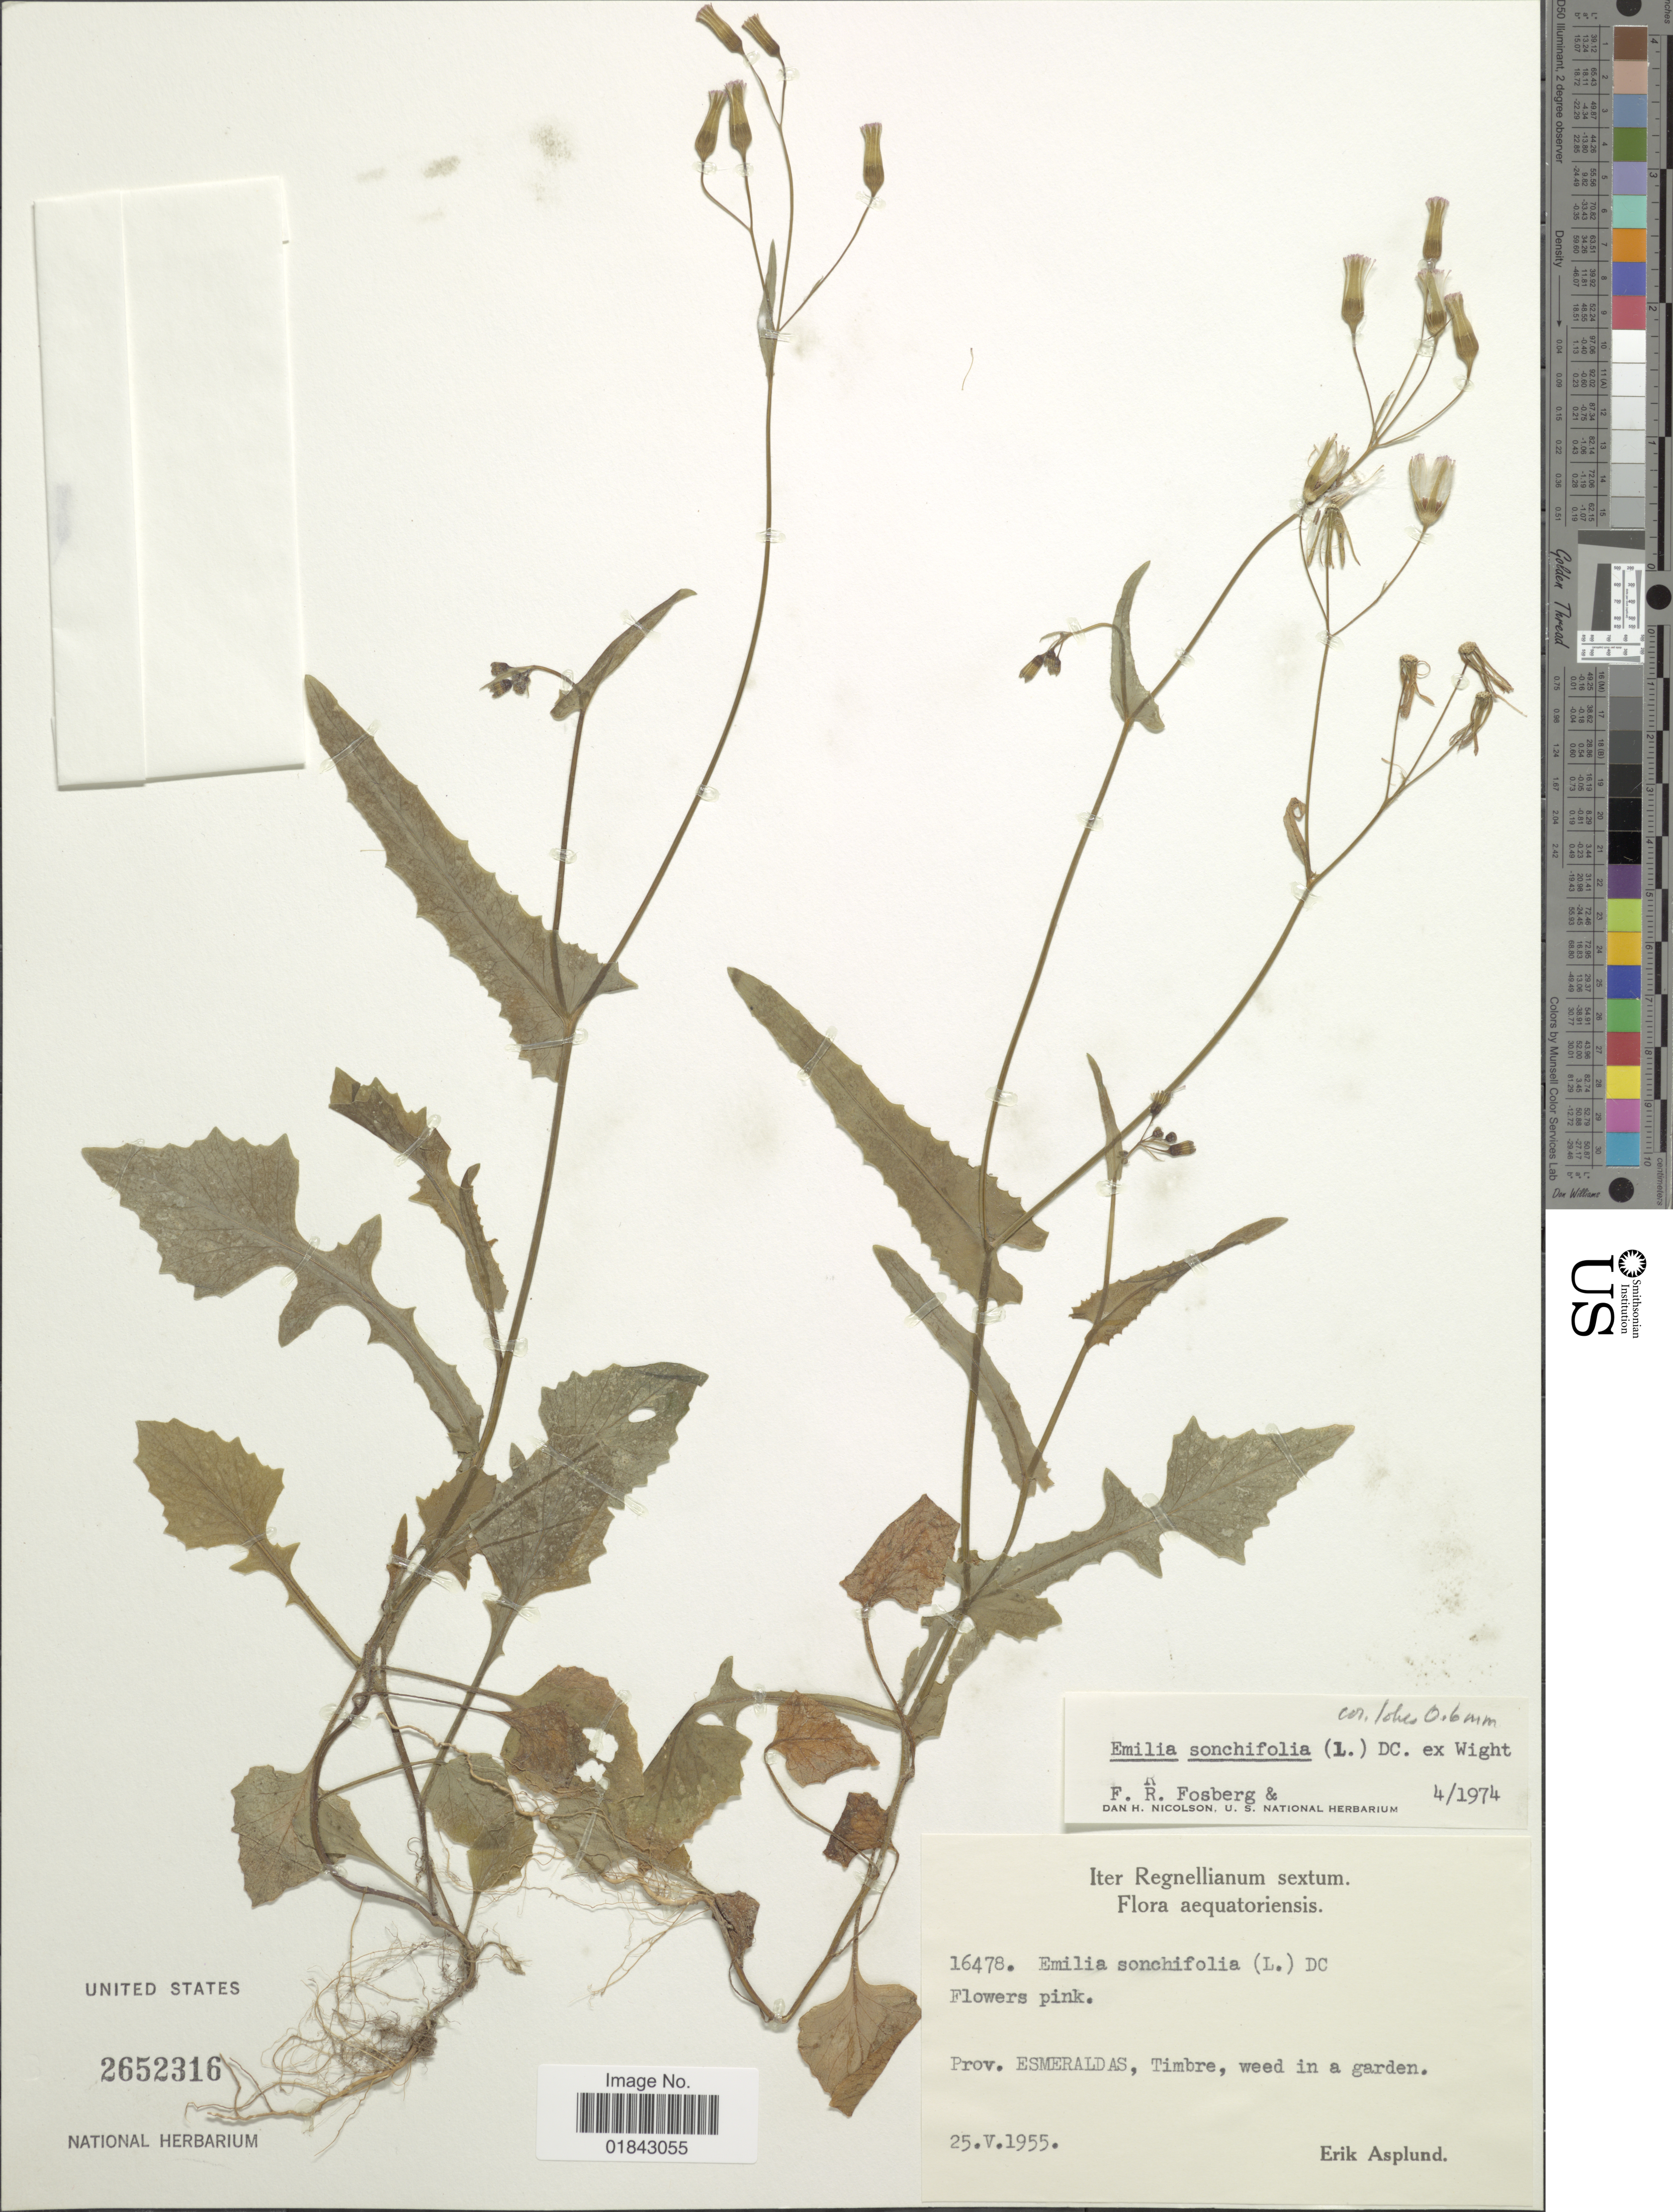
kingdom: Plantae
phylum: Tracheophyta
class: Magnoliopsida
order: Asterales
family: Asteraceae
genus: Emilia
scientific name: Emilia sonchifolia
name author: (L.) DC.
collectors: E. Asplund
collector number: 16478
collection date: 1955-05-25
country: Ecuador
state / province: Esmeraldas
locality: Timbre, weed in a garden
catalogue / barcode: US 2652316